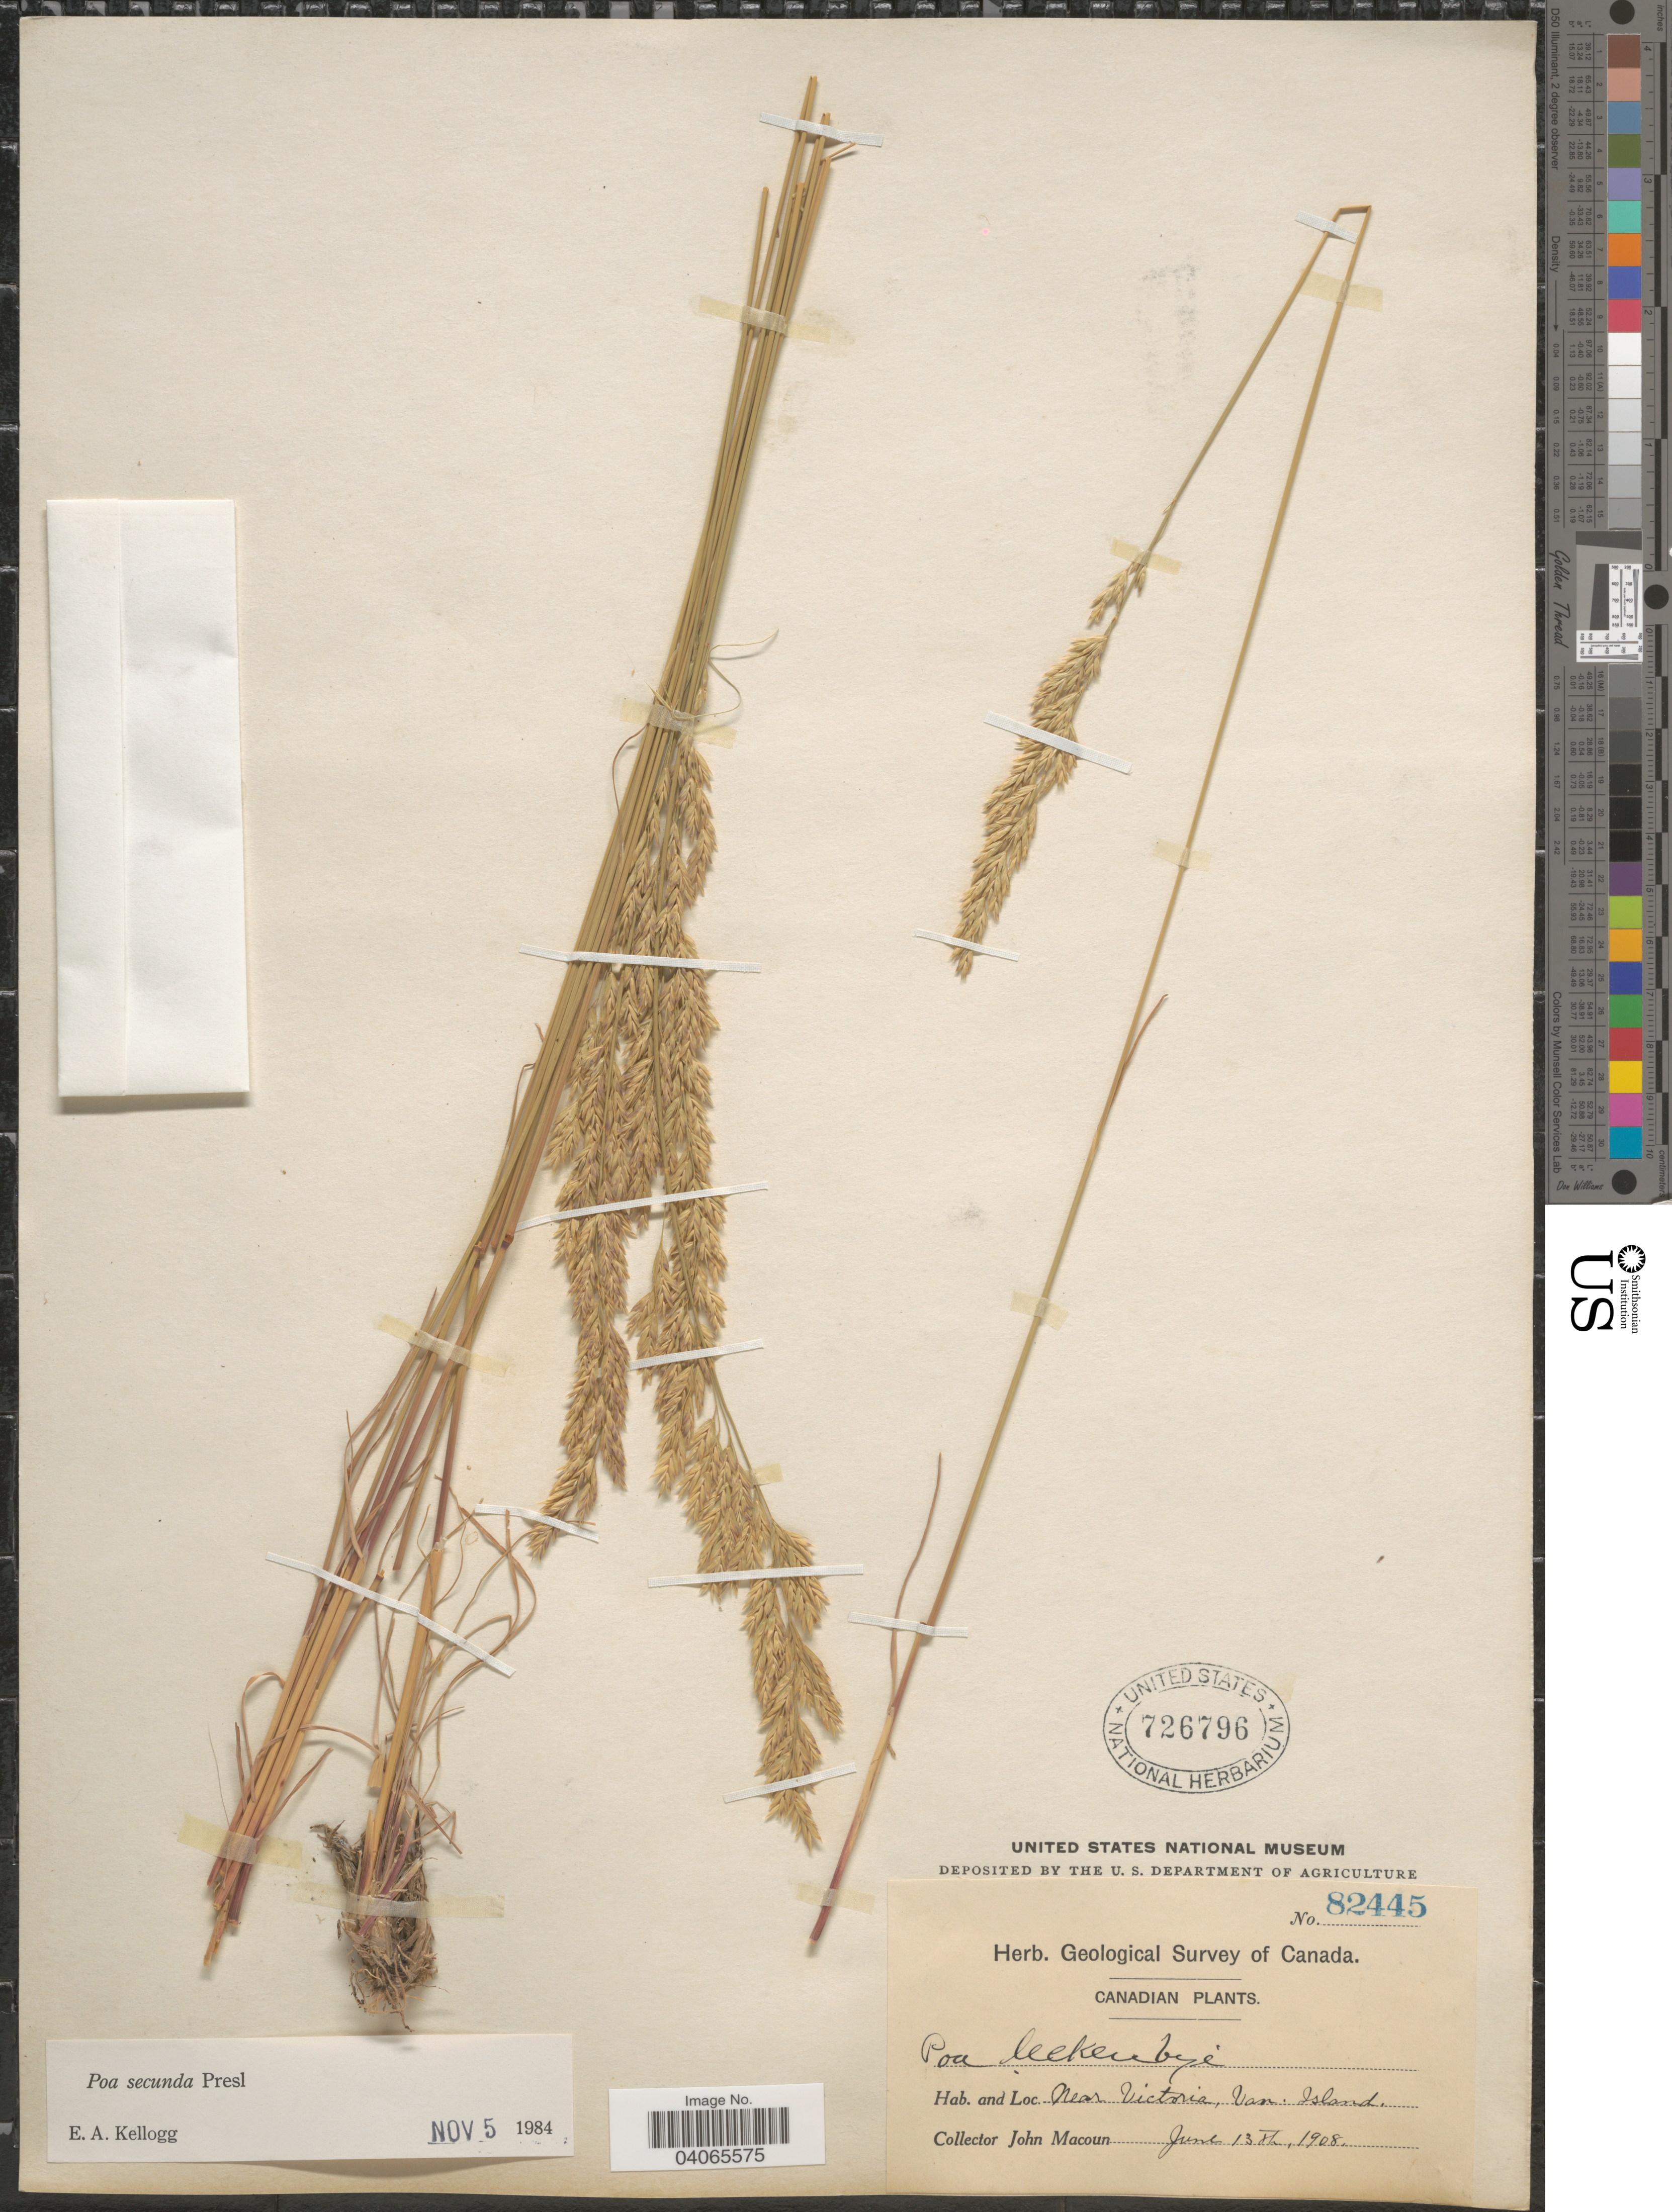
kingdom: Plantae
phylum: Tracheophyta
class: Liliopsida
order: Poales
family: Poaceae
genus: Poa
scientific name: Poa secunda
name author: J. Presl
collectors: J. Macoun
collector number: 82445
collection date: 1908-06-13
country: Canada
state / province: British Columbia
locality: Herb. Geological Survey of Canada. Near Victoria, Van. Island.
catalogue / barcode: US 726796